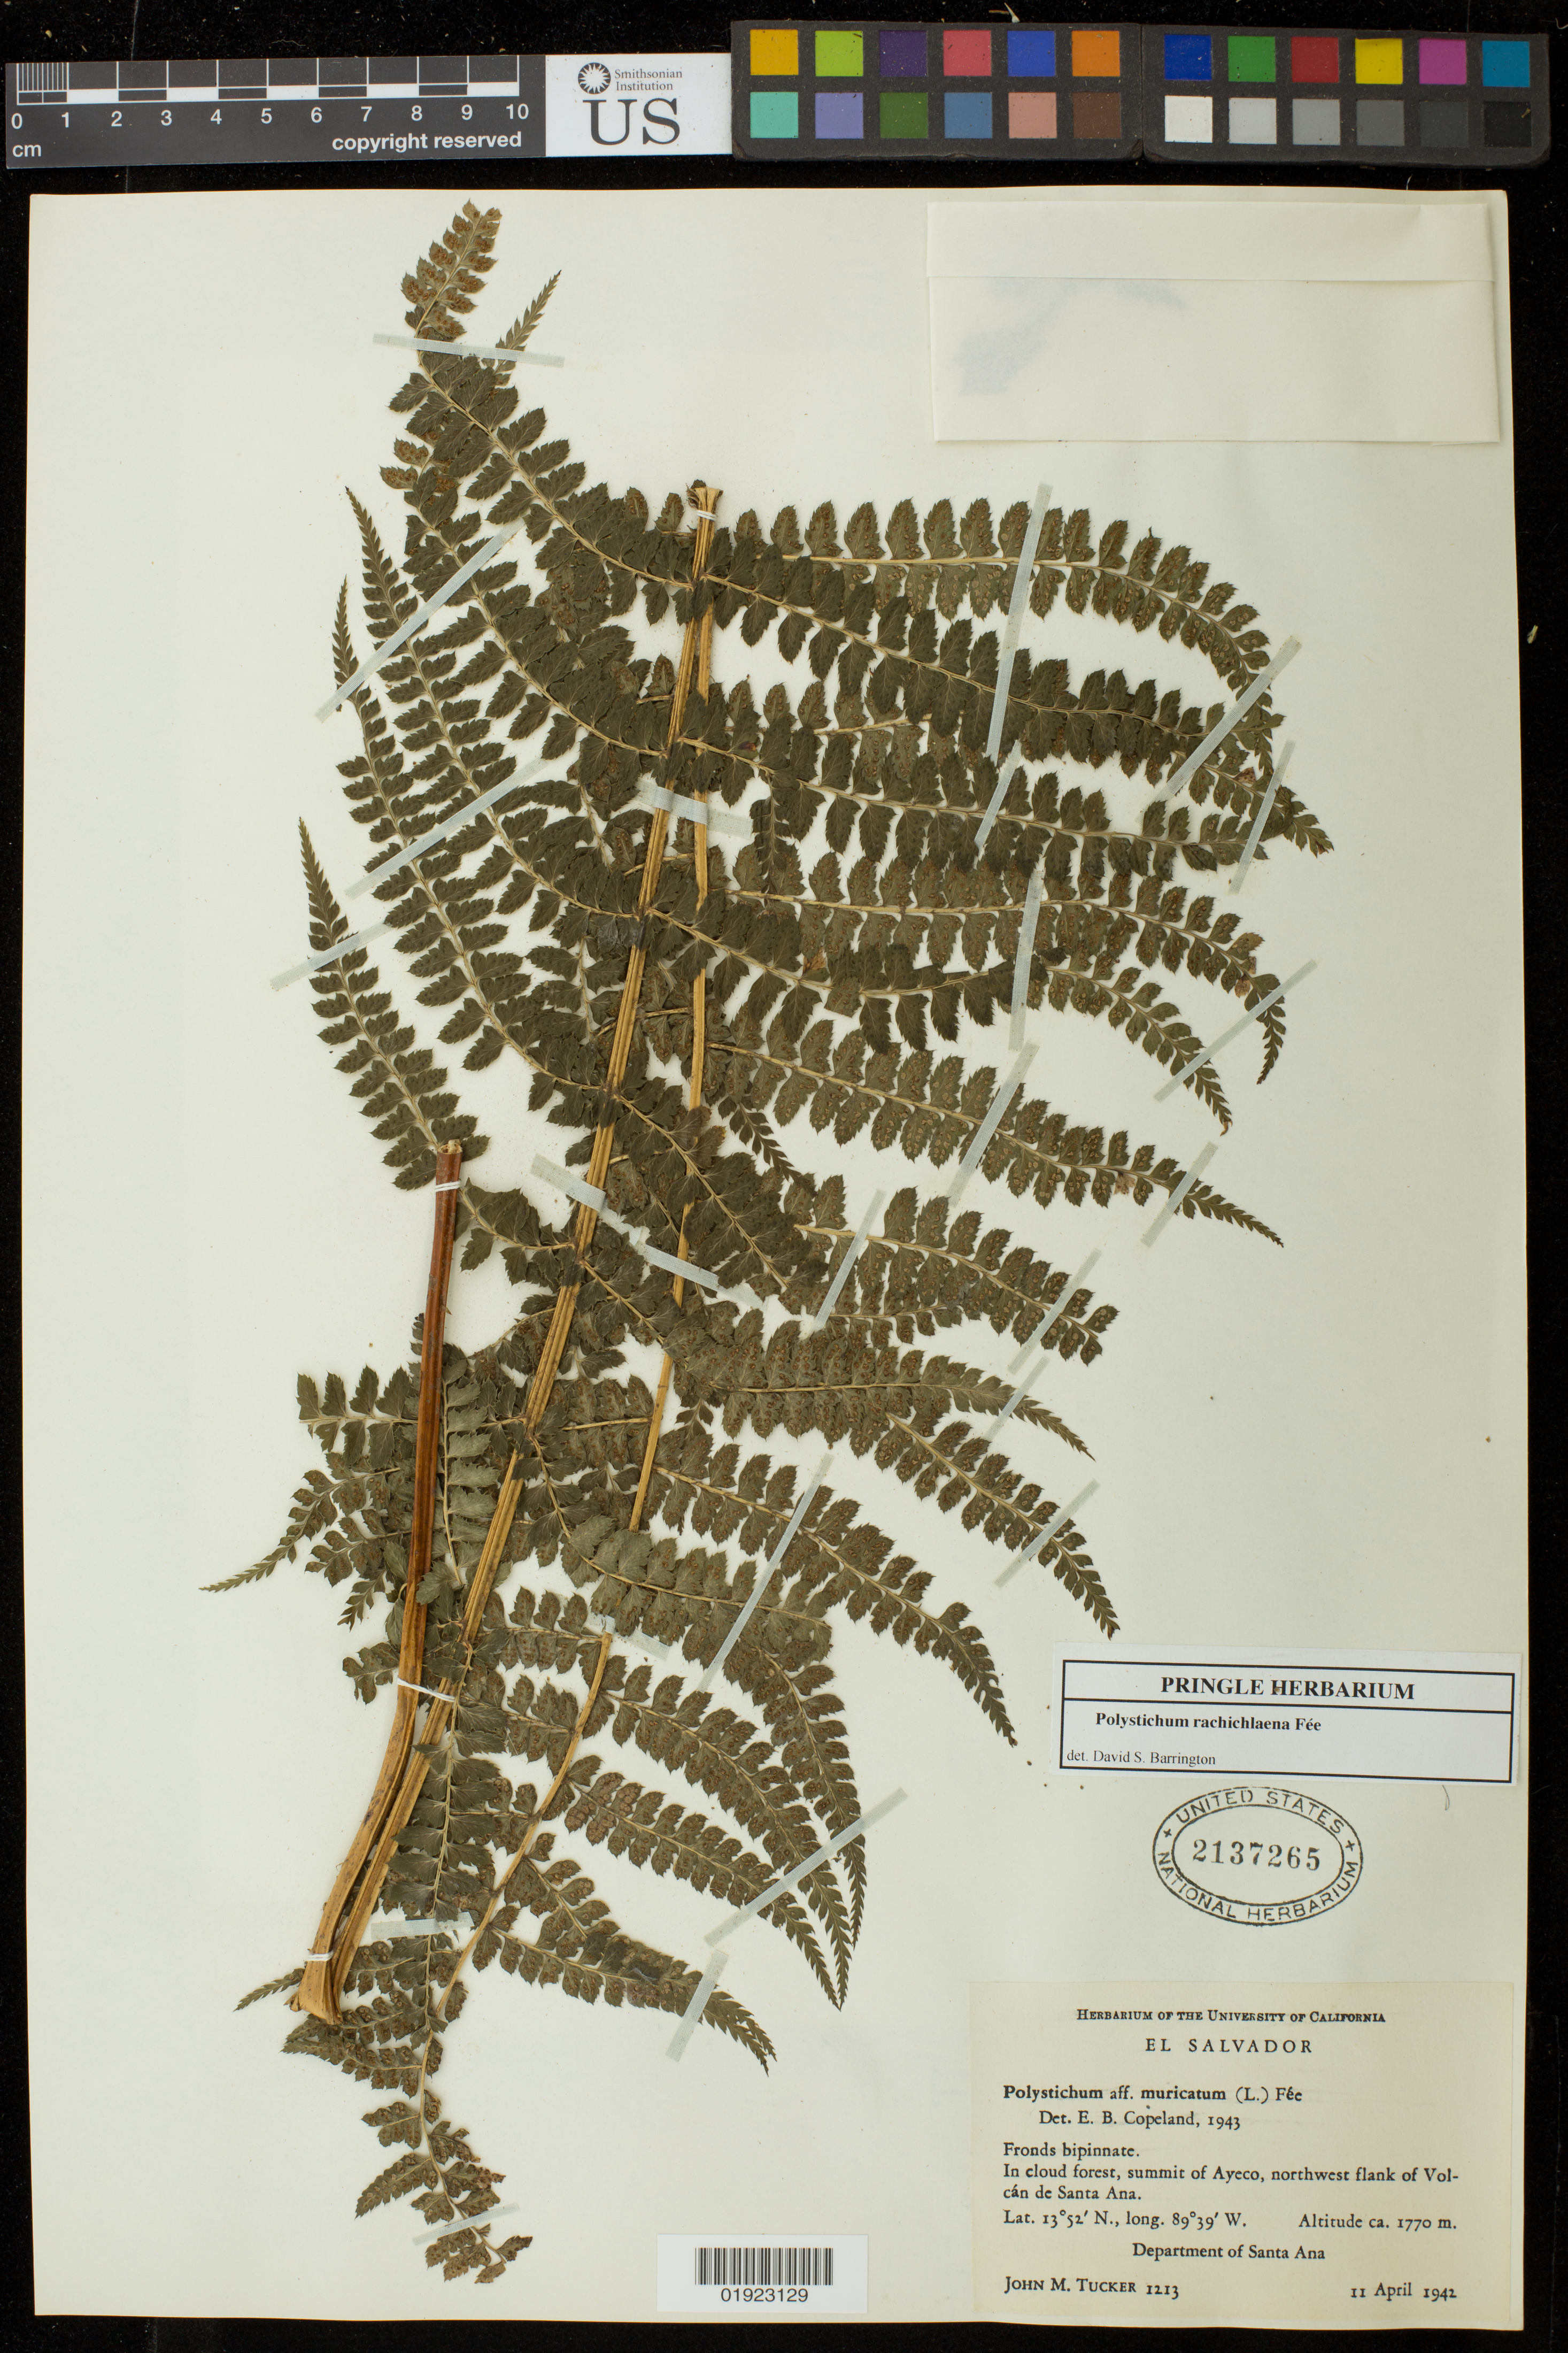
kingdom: Plantae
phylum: Tracheophyta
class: Polypodiopsida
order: Polypodiales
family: Dryopteridaceae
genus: Polystichum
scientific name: Polystichum rachichlaena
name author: Fée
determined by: Barrington, D. S., Curator (VT), University of Vermont (UNITED STATES)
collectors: J. M. Tucker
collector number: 1213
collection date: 1942-04-11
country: El Salvador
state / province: Santa Ana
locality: Summit of Ayeco, northwest flank of Volcan de Santa Ana.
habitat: Cloud forest.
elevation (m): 1770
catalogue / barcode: US 2137265